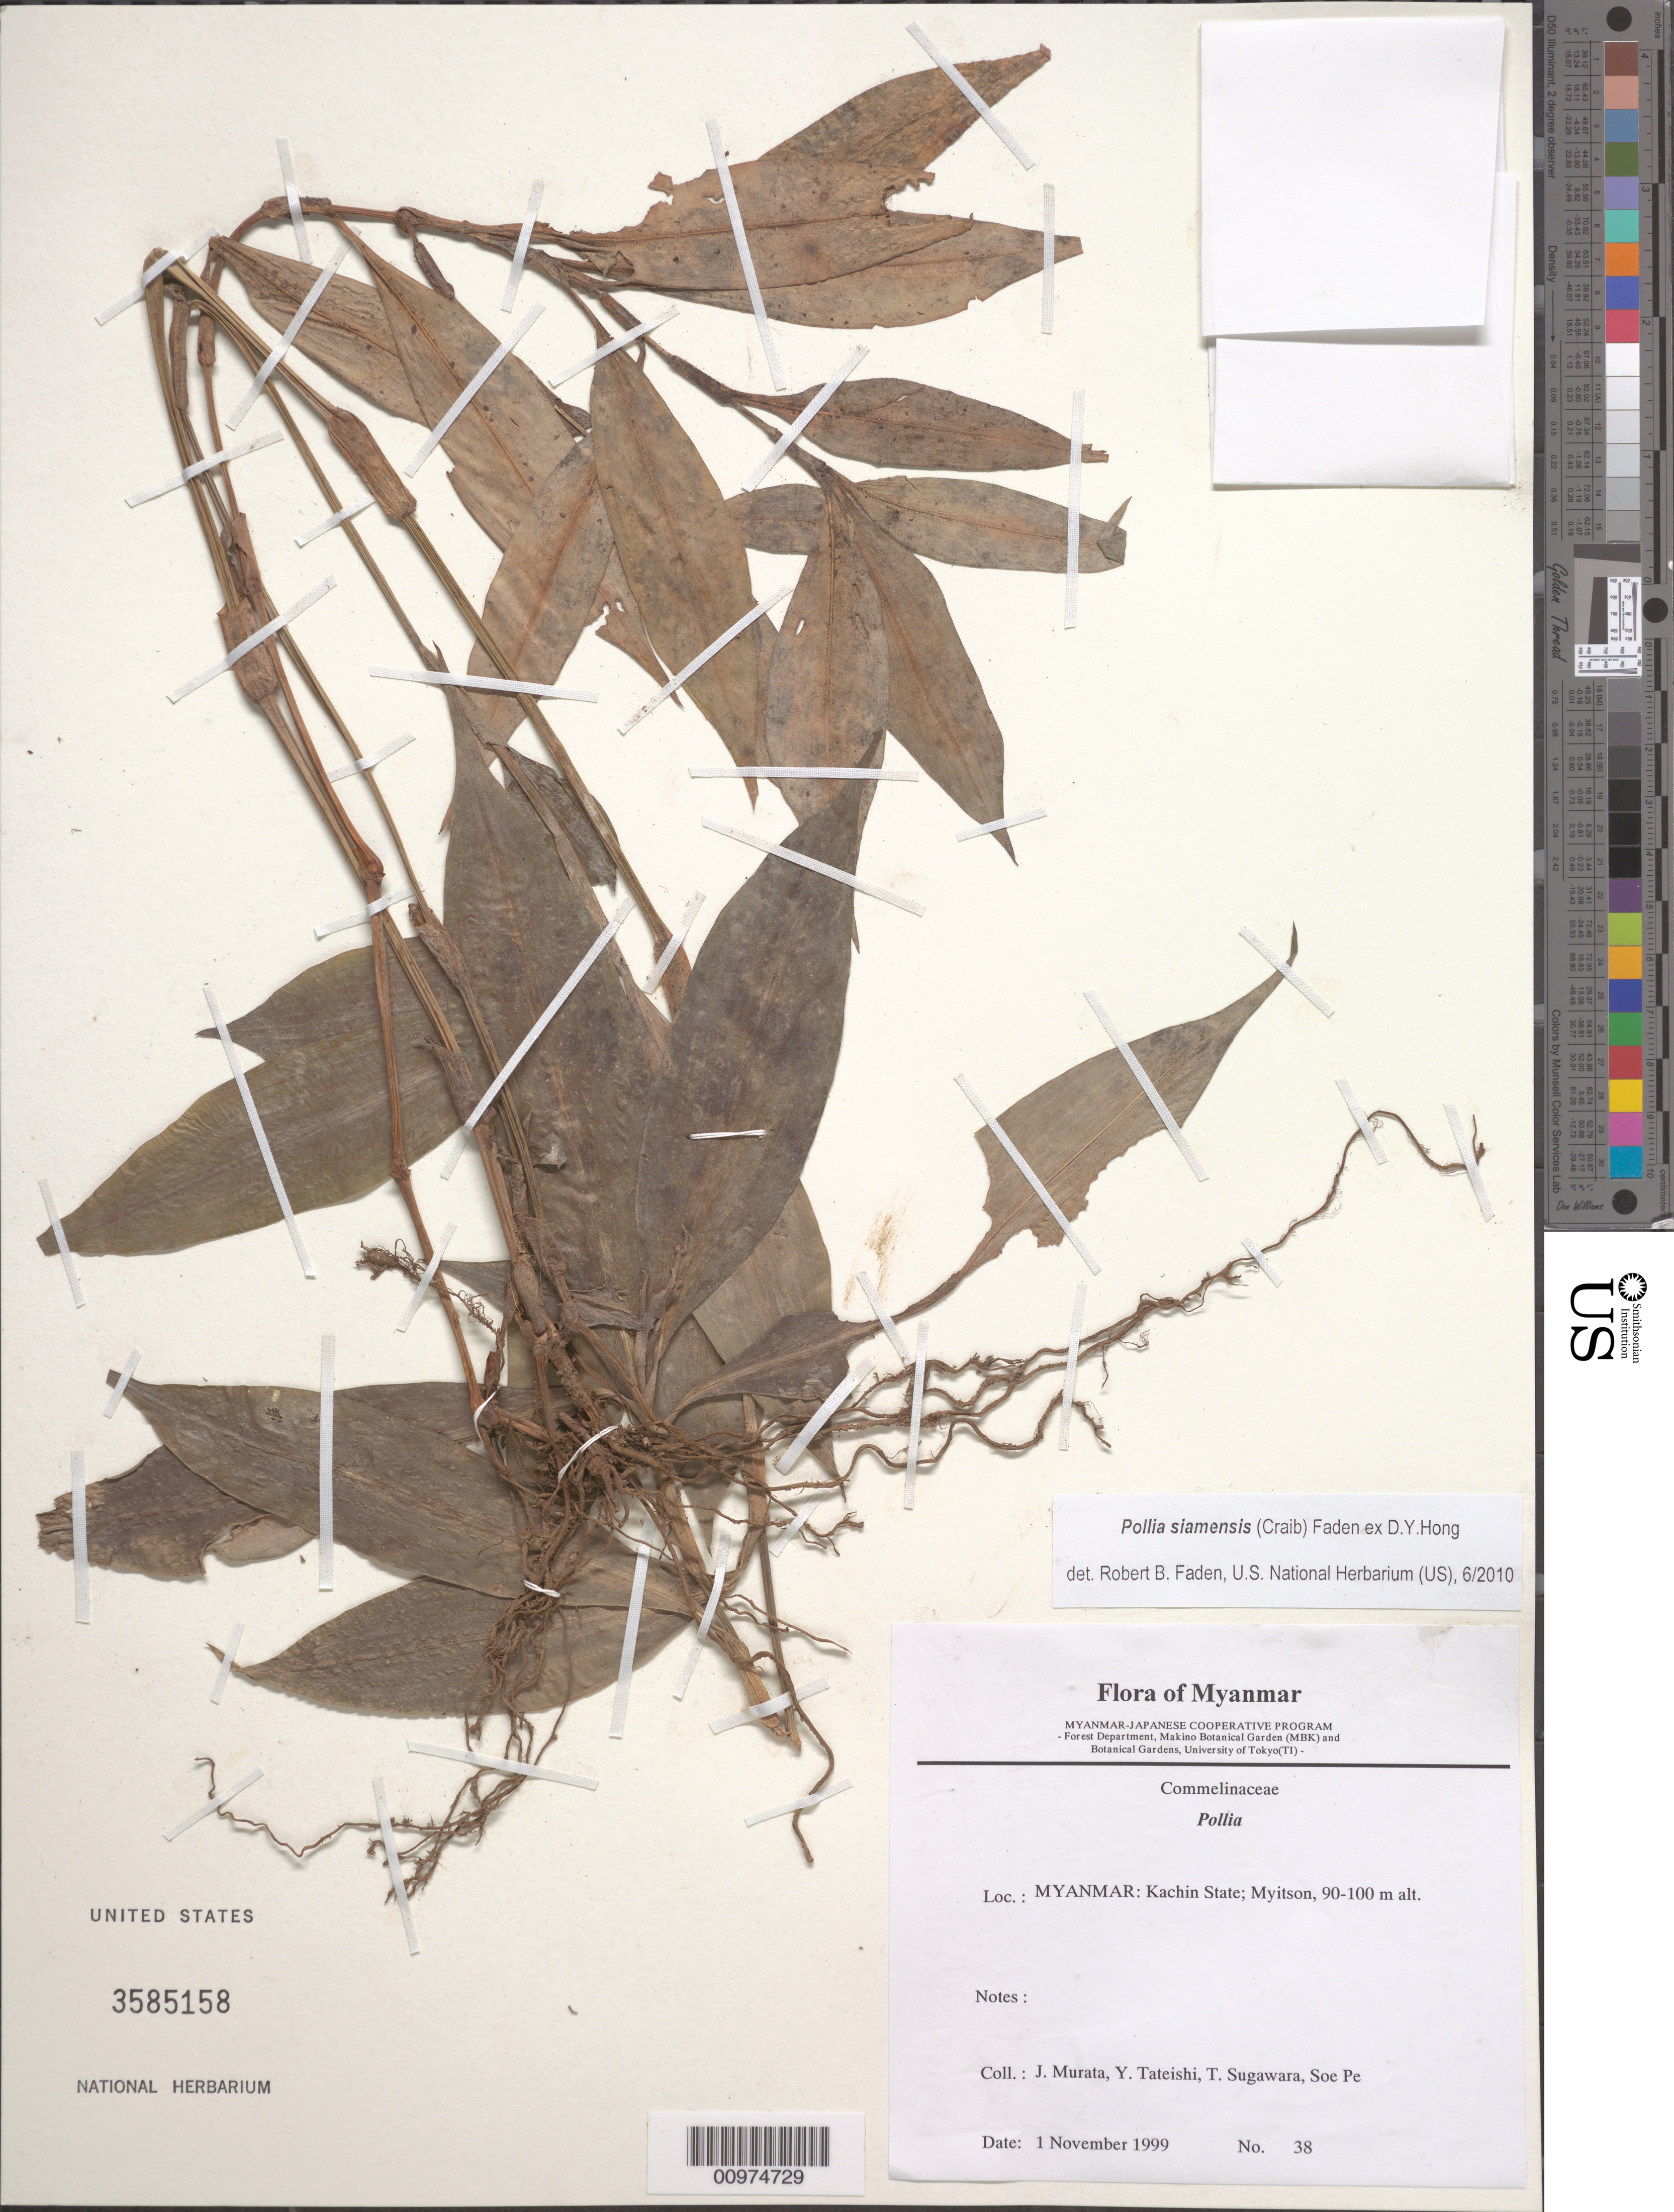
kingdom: Plantae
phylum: Tracheophyta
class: Liliopsida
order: Commelinales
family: Commelinaceae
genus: Pollia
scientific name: Pollia siamensis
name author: (Craib) Faden in D.Y. Hong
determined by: Faden, Robert B., (US), Smithsonian Institution - National Museum of Natural History (UNITED STATES)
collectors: J. Murata et al.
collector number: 38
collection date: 1999-11-01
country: Myanmar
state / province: Kachin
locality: Myitson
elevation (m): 90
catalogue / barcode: US 3585158